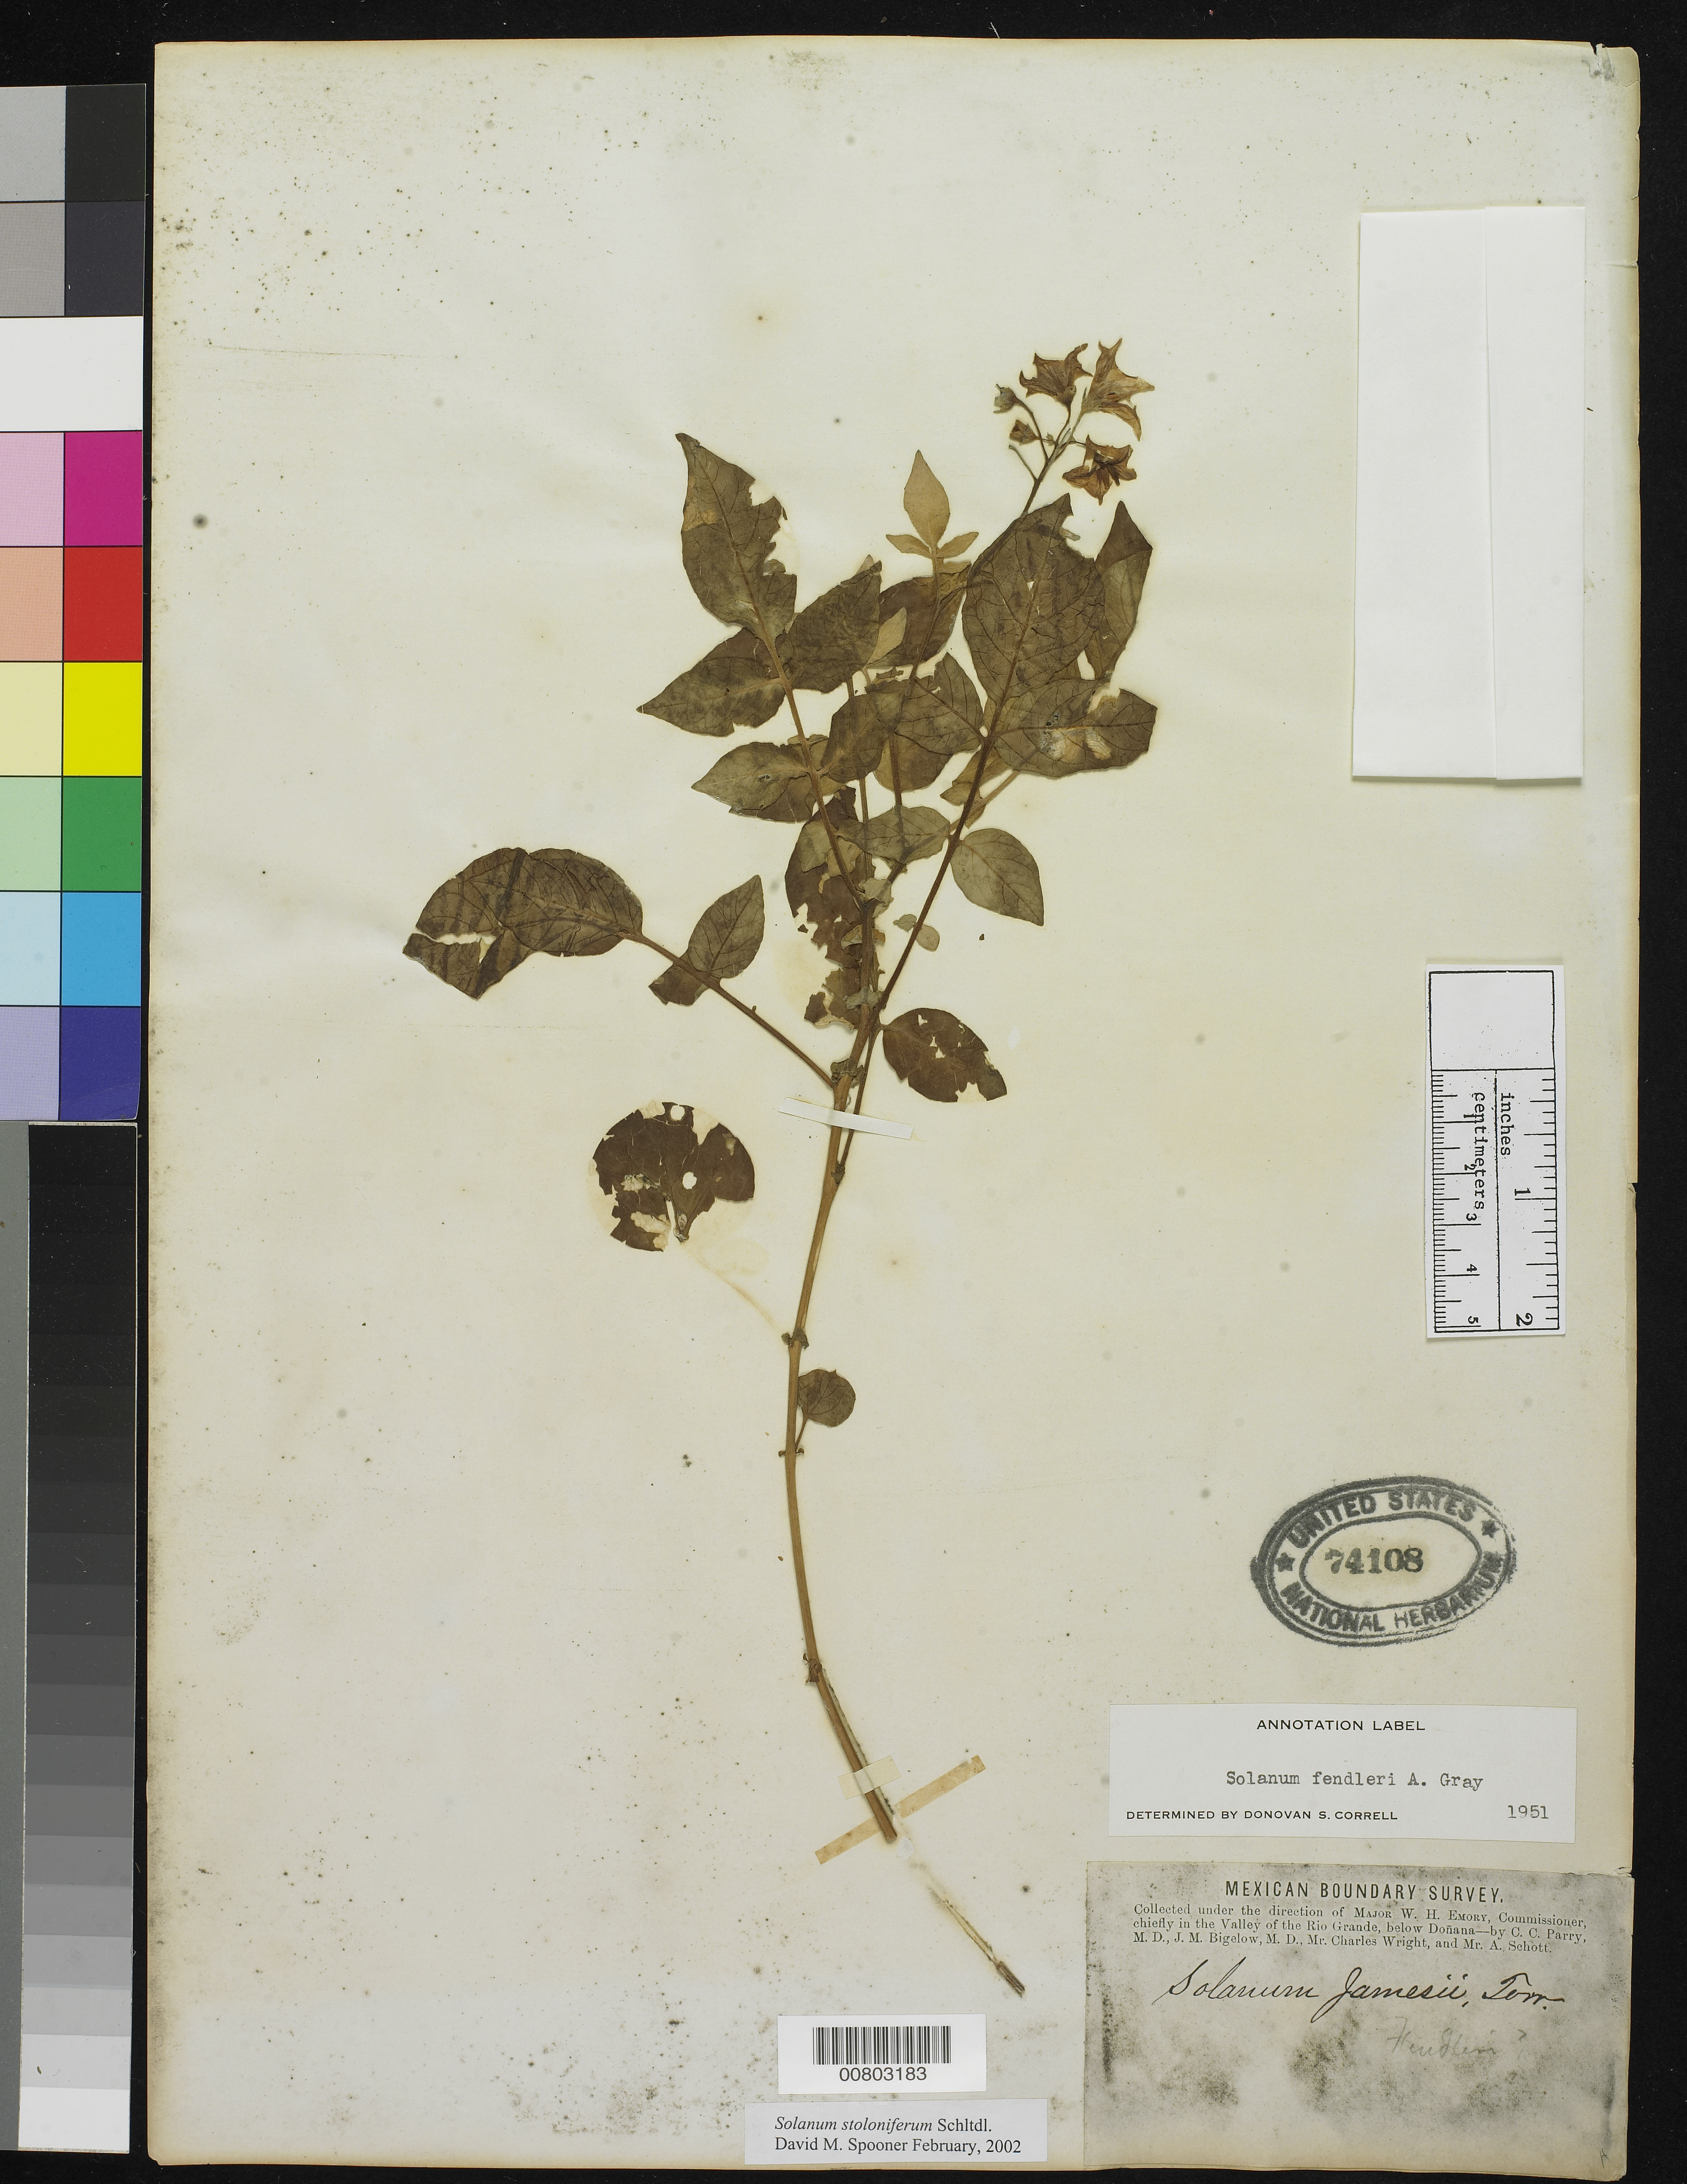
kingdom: Plantae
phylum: Tracheophyta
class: Magnoliopsida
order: Solanales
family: Solanaceae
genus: Solanum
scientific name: Solanum stoloniferum subsp. stoloniferum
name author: Schltdl.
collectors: C. C. Parry, J. M. Bigelow, C. Wright & A. C. V. Schott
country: United States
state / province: New Mexico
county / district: Dona Ana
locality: Valley of the Rio Grande, below Doñana.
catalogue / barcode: US 74108